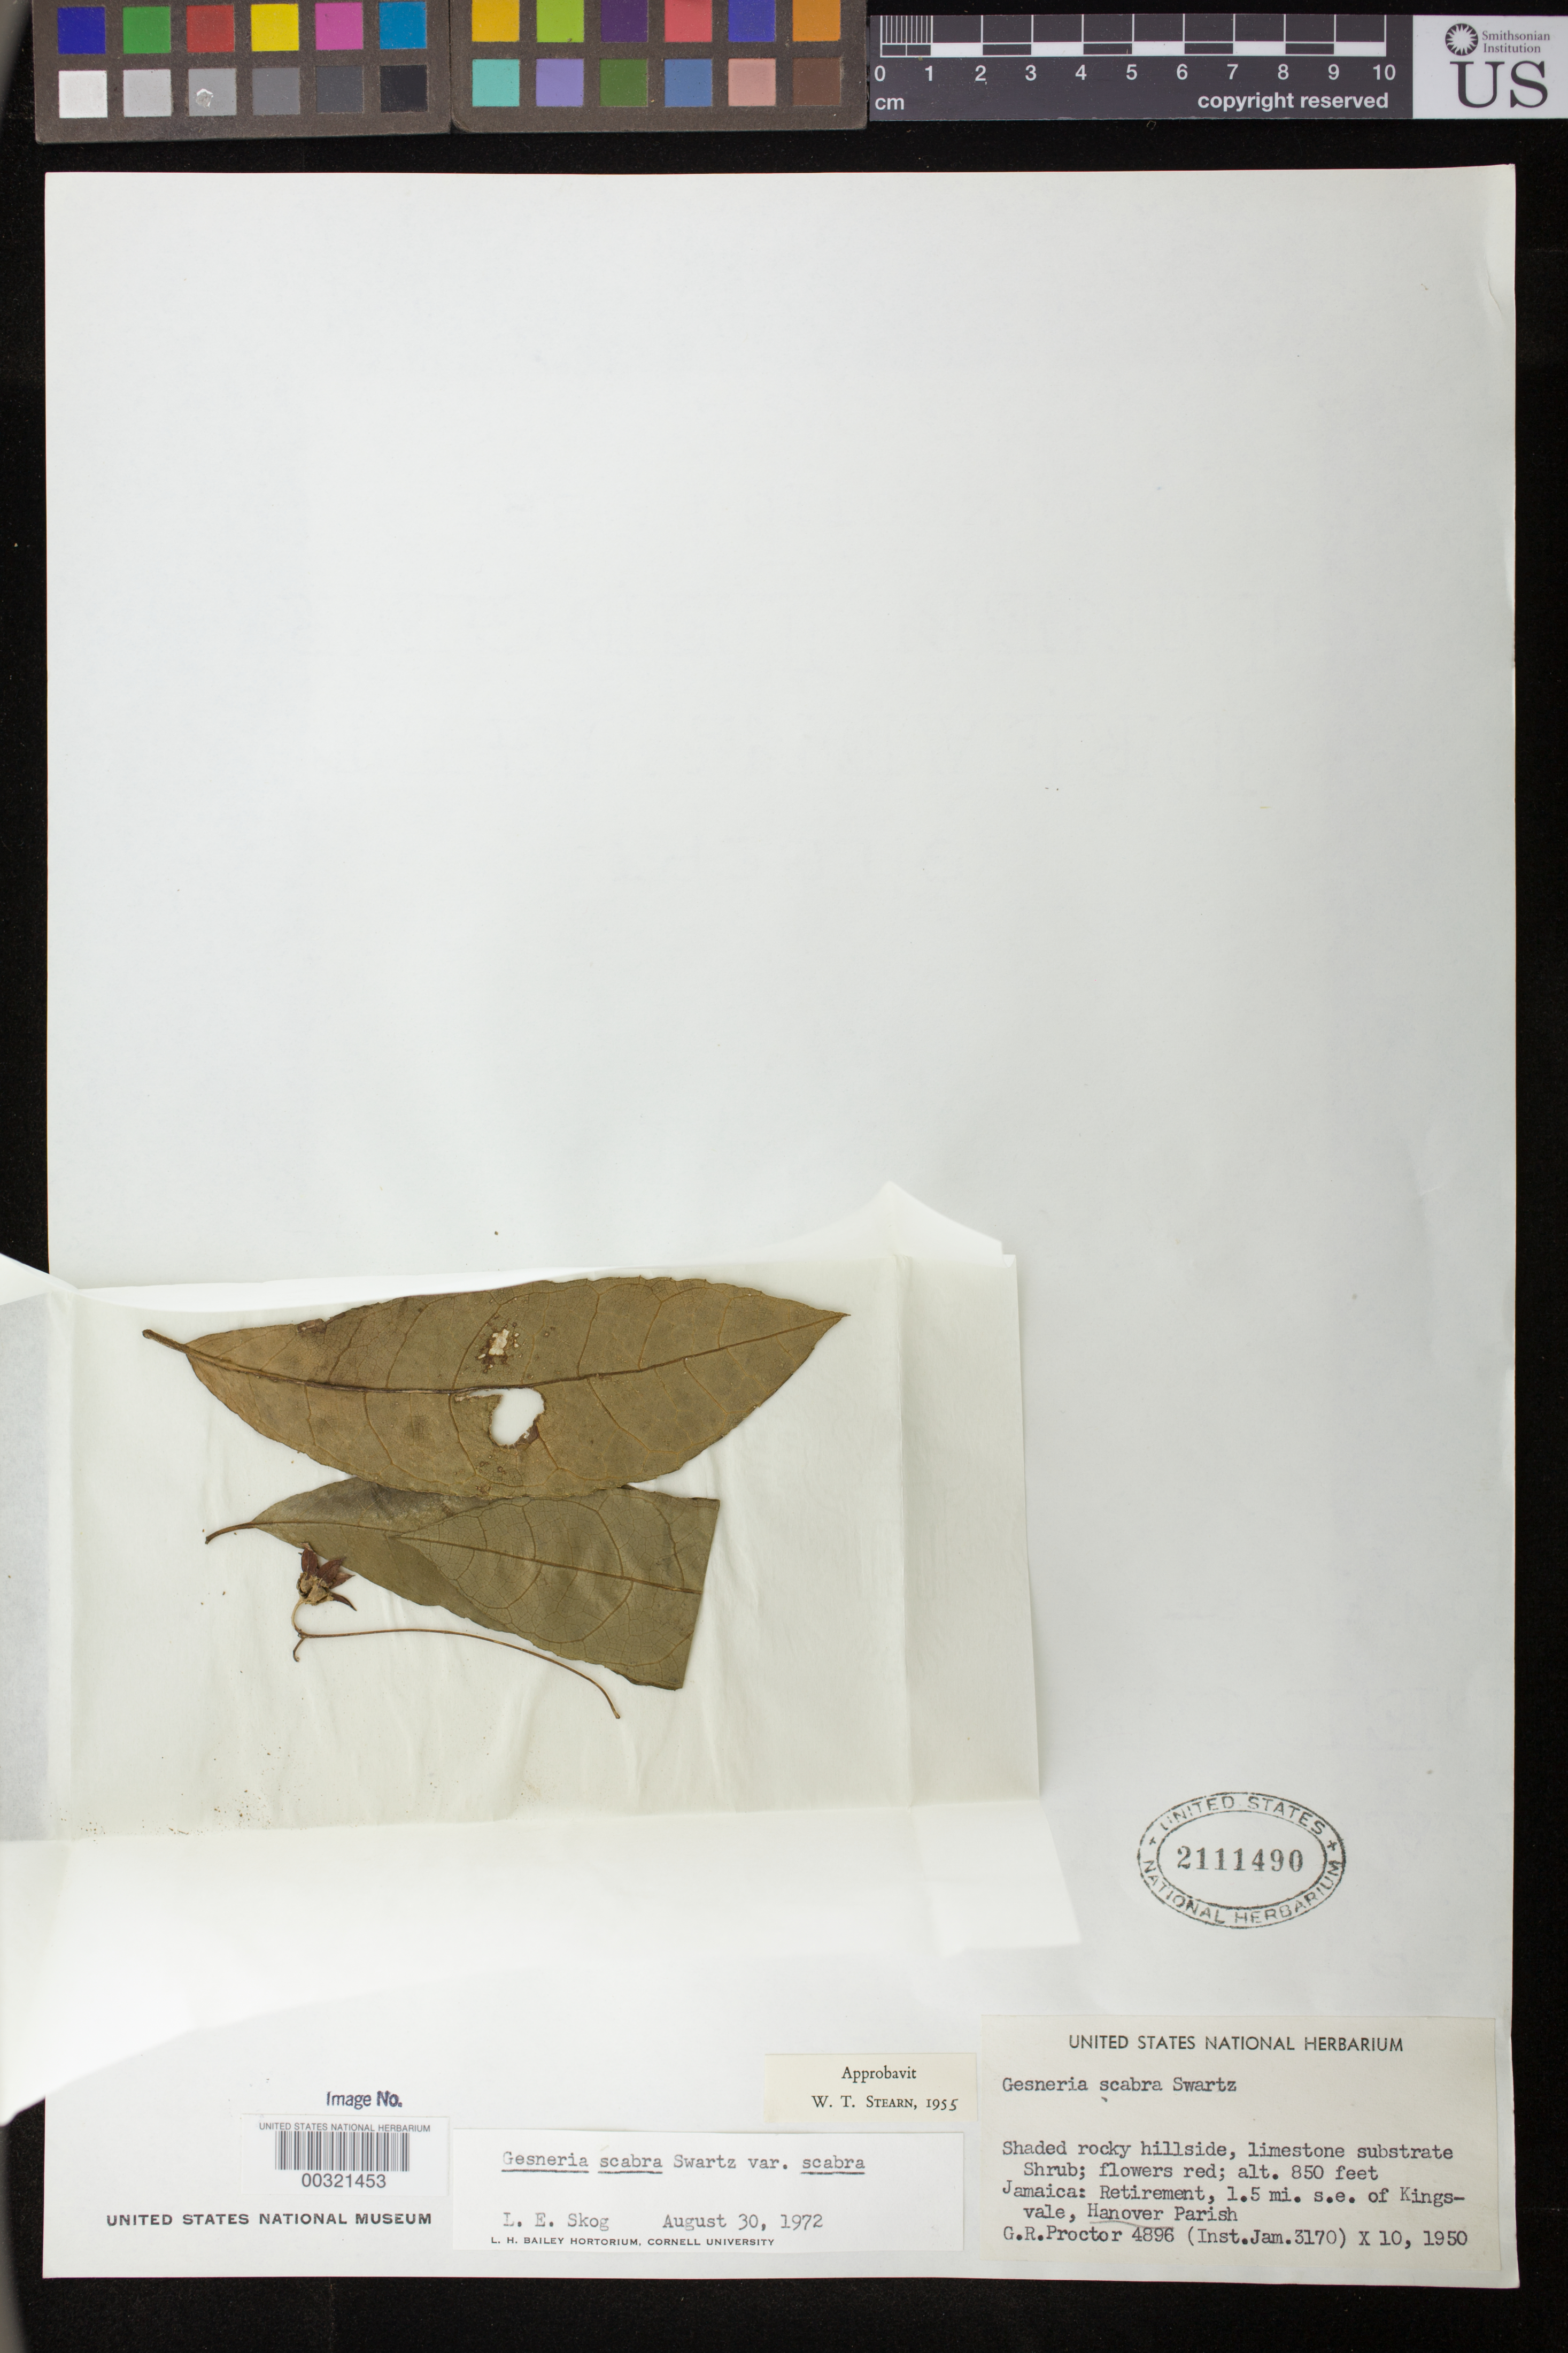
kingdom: Plantae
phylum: Tracheophyta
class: Magnoliopsida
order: Lamiales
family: Gesneriaceae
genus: Gesneria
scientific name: Gesneria scabra var. scabra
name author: Sw.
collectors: G. R. Proctor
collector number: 4896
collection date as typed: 10 Oct 1950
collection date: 1950-10-10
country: Jamaica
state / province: Hanover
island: Jamaica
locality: Retirement, 1.5 mi SE of Kingsvale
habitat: Shaded rocky hillside, limestone substrate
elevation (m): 259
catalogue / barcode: US 2111490